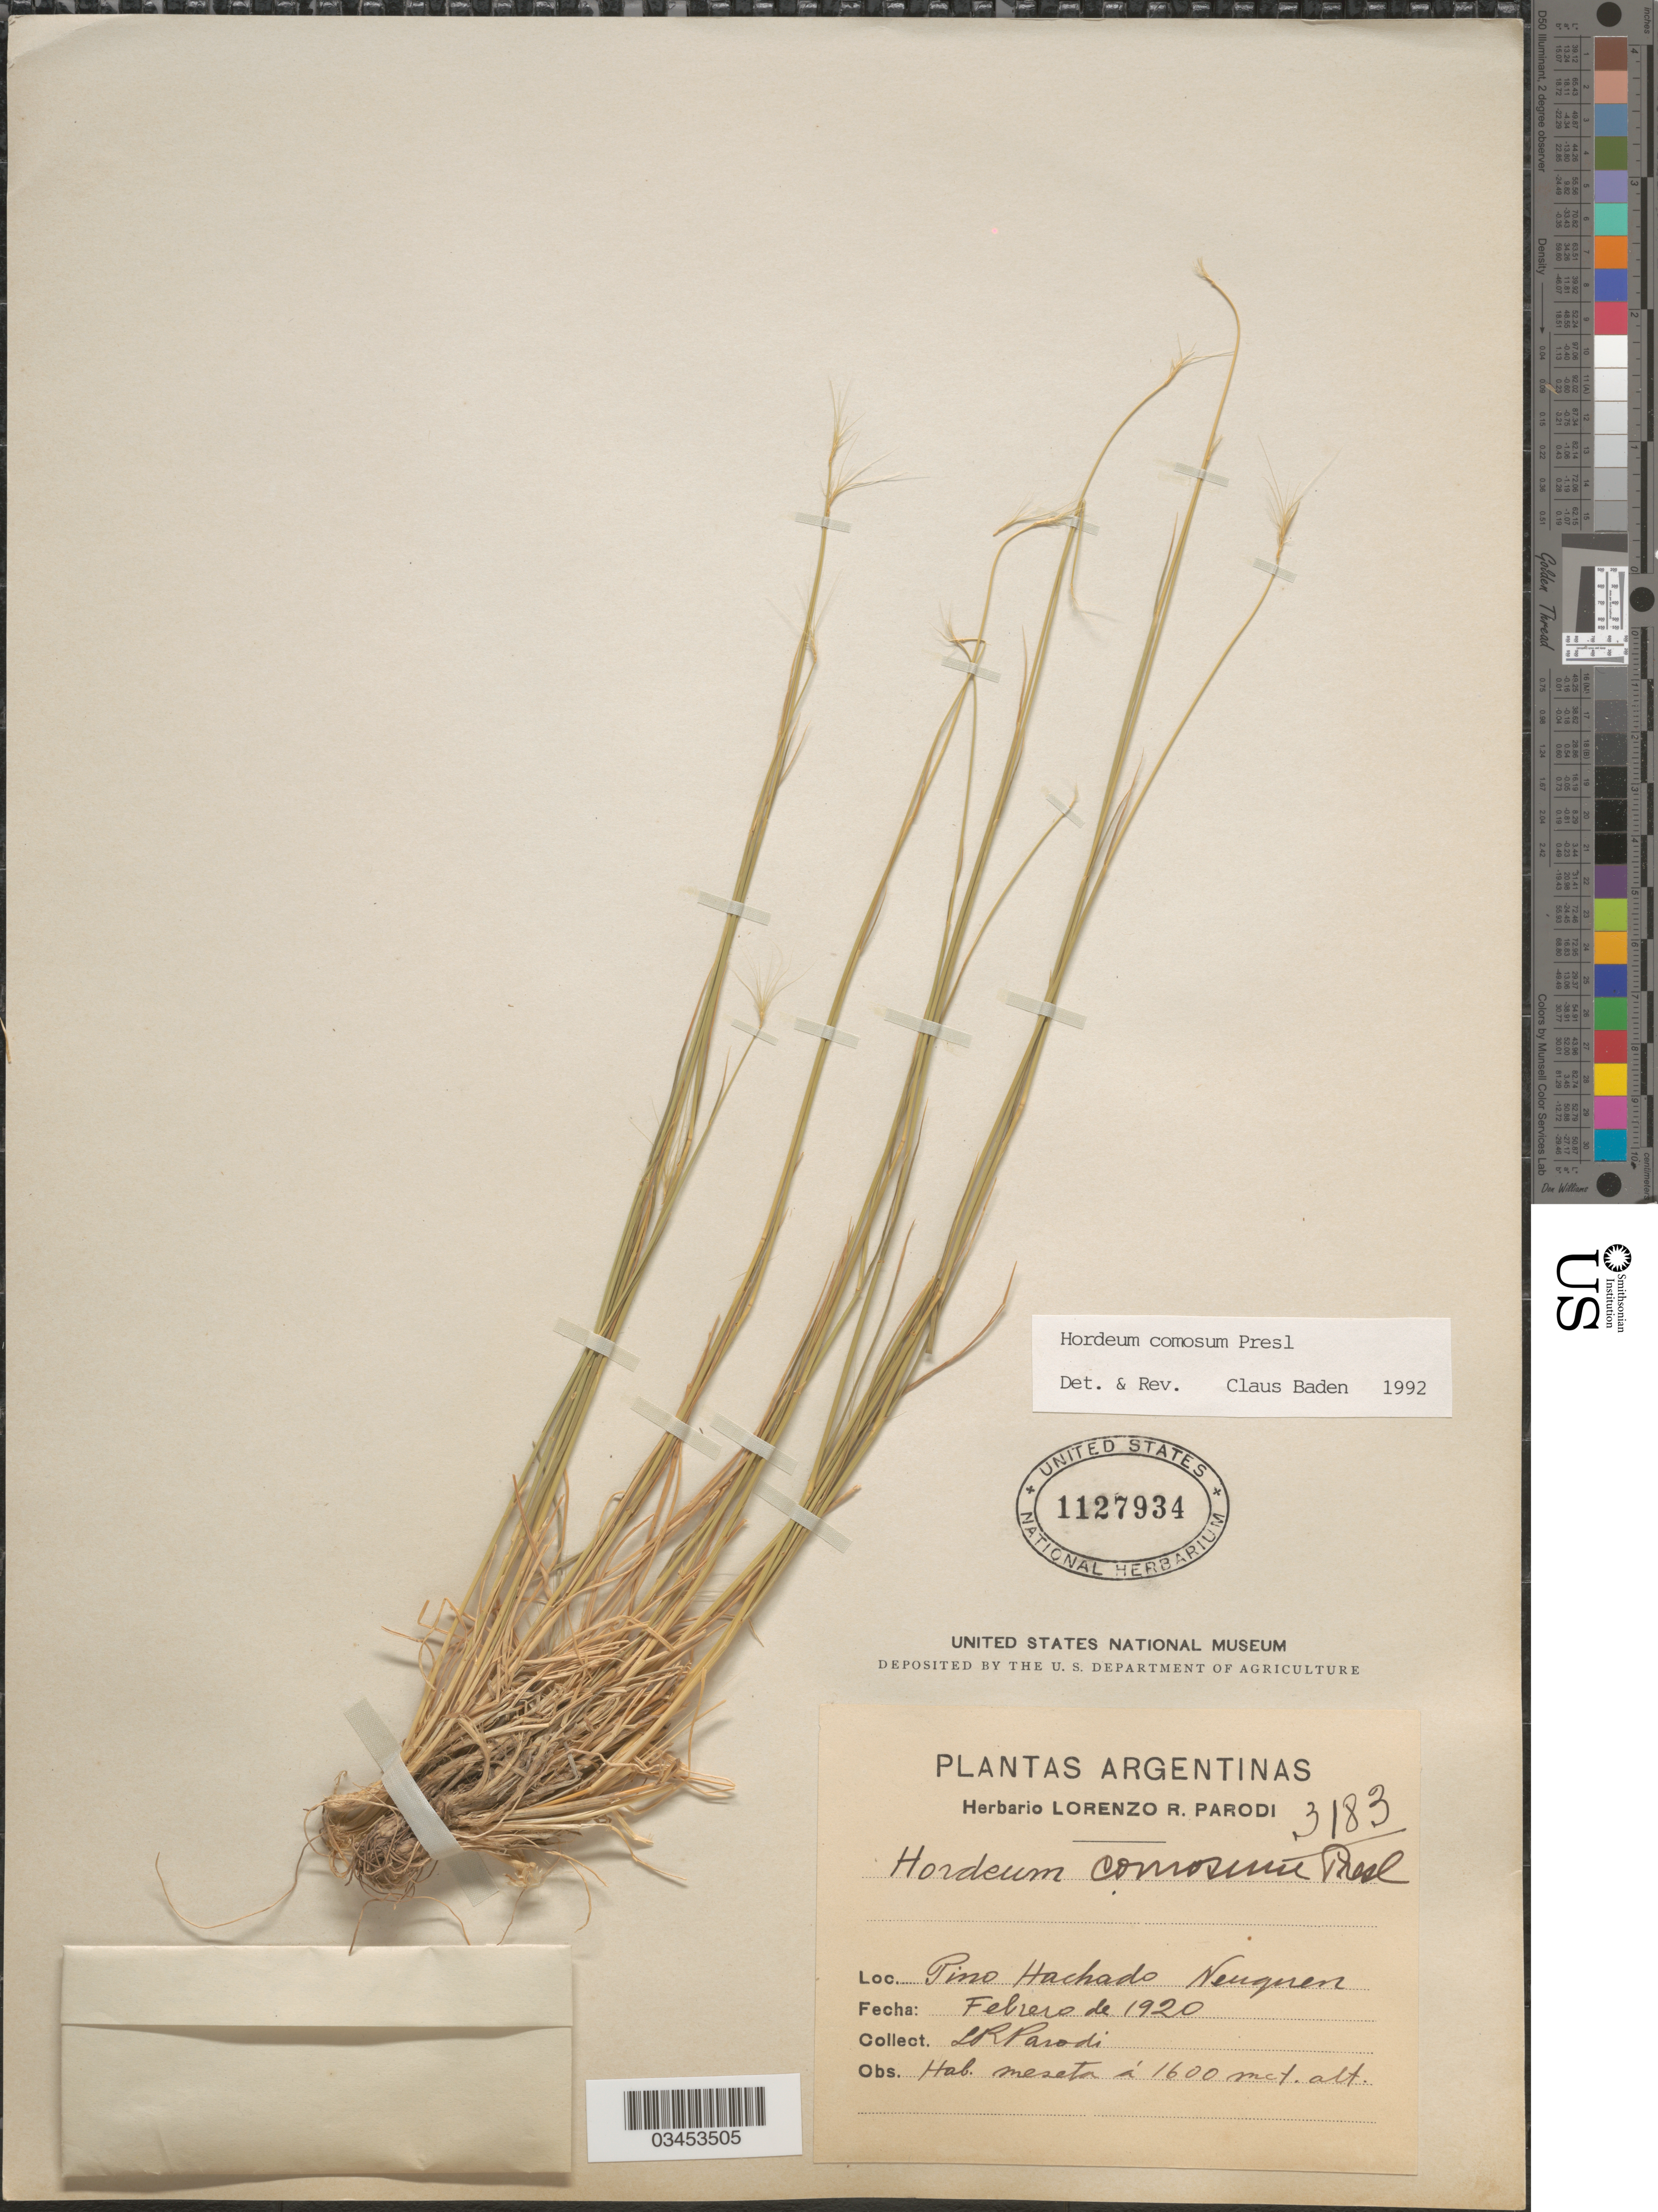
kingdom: Plantae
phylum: Tracheophyta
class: Liliopsida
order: Poales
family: Poaceae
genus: Hordeum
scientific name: Hordeum comosum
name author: J. Presl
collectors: L. R. Parodi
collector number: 3183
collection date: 1920-02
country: Argentina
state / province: Neuquen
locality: Pino Hachado.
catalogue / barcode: US 1127934